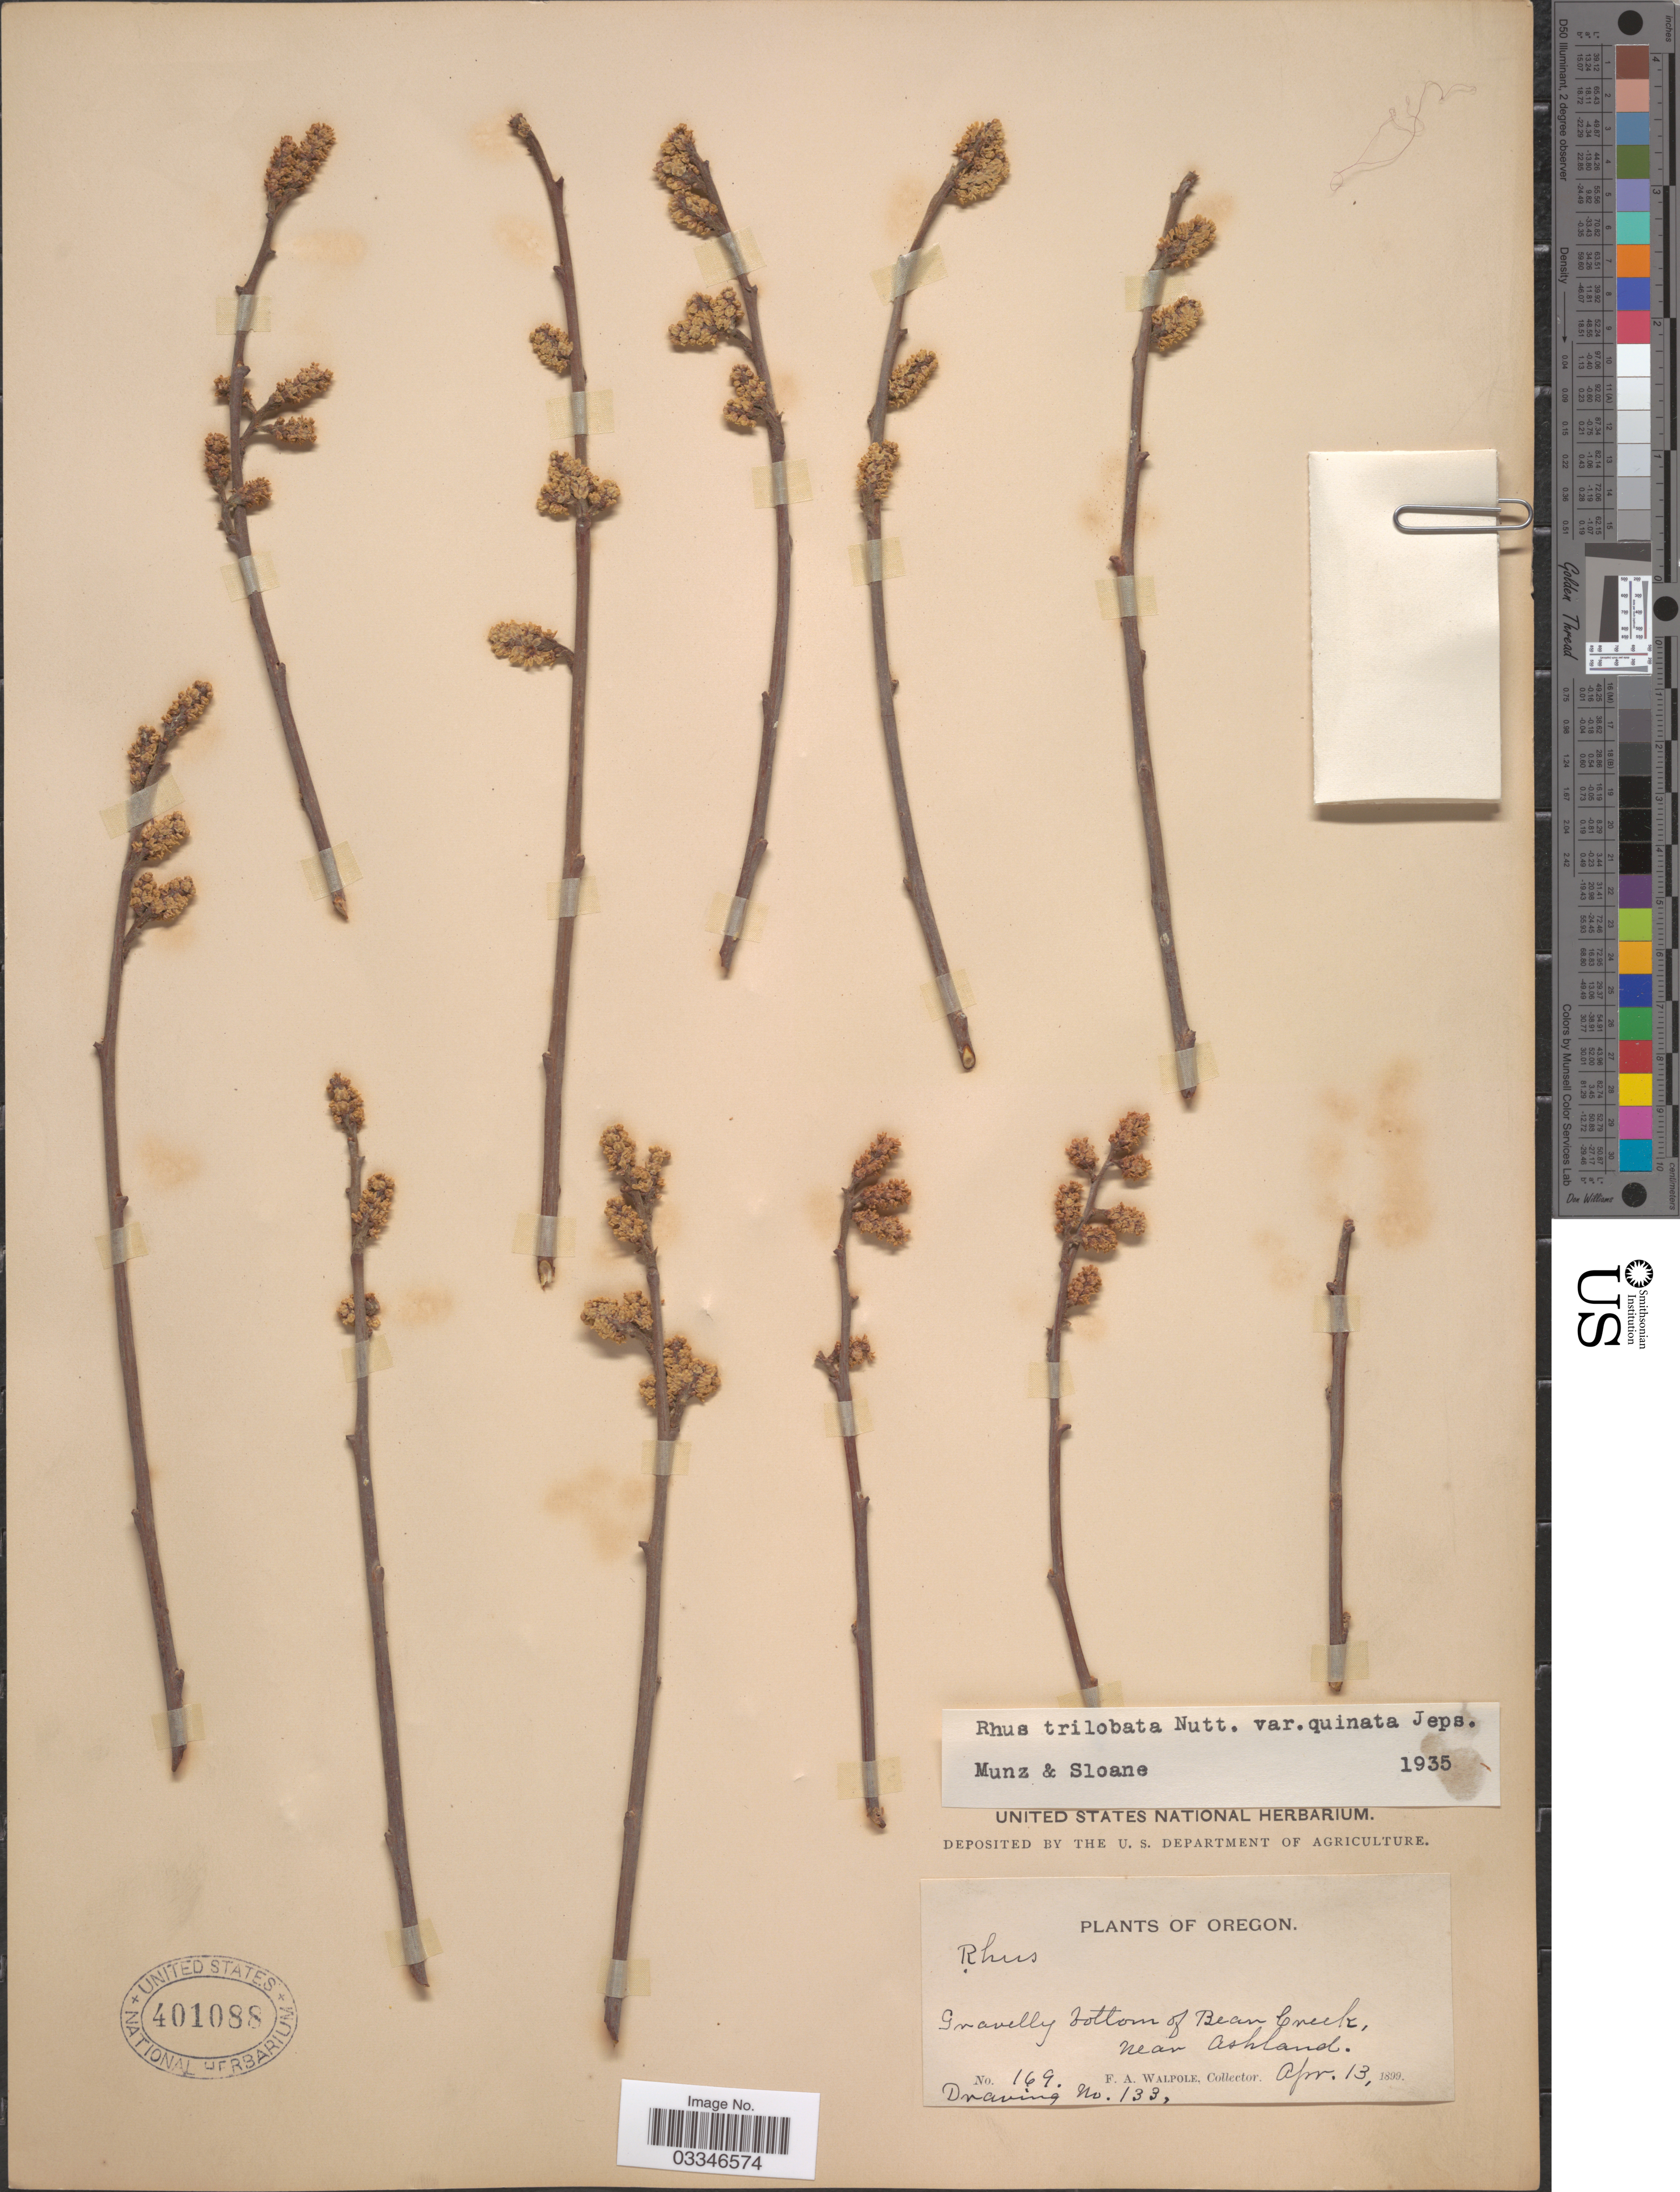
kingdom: Plantae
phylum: Tracheophyta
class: Magnoliopsida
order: Sapindales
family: Anacardiaceae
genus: Rhus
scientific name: Rhus trilobata var. quinata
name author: Jeps.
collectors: F. Walpole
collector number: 169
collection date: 1899-04-13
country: United States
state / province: Oregon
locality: Gravelly bottom of Bear Creek, near Ashland.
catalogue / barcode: US 401088